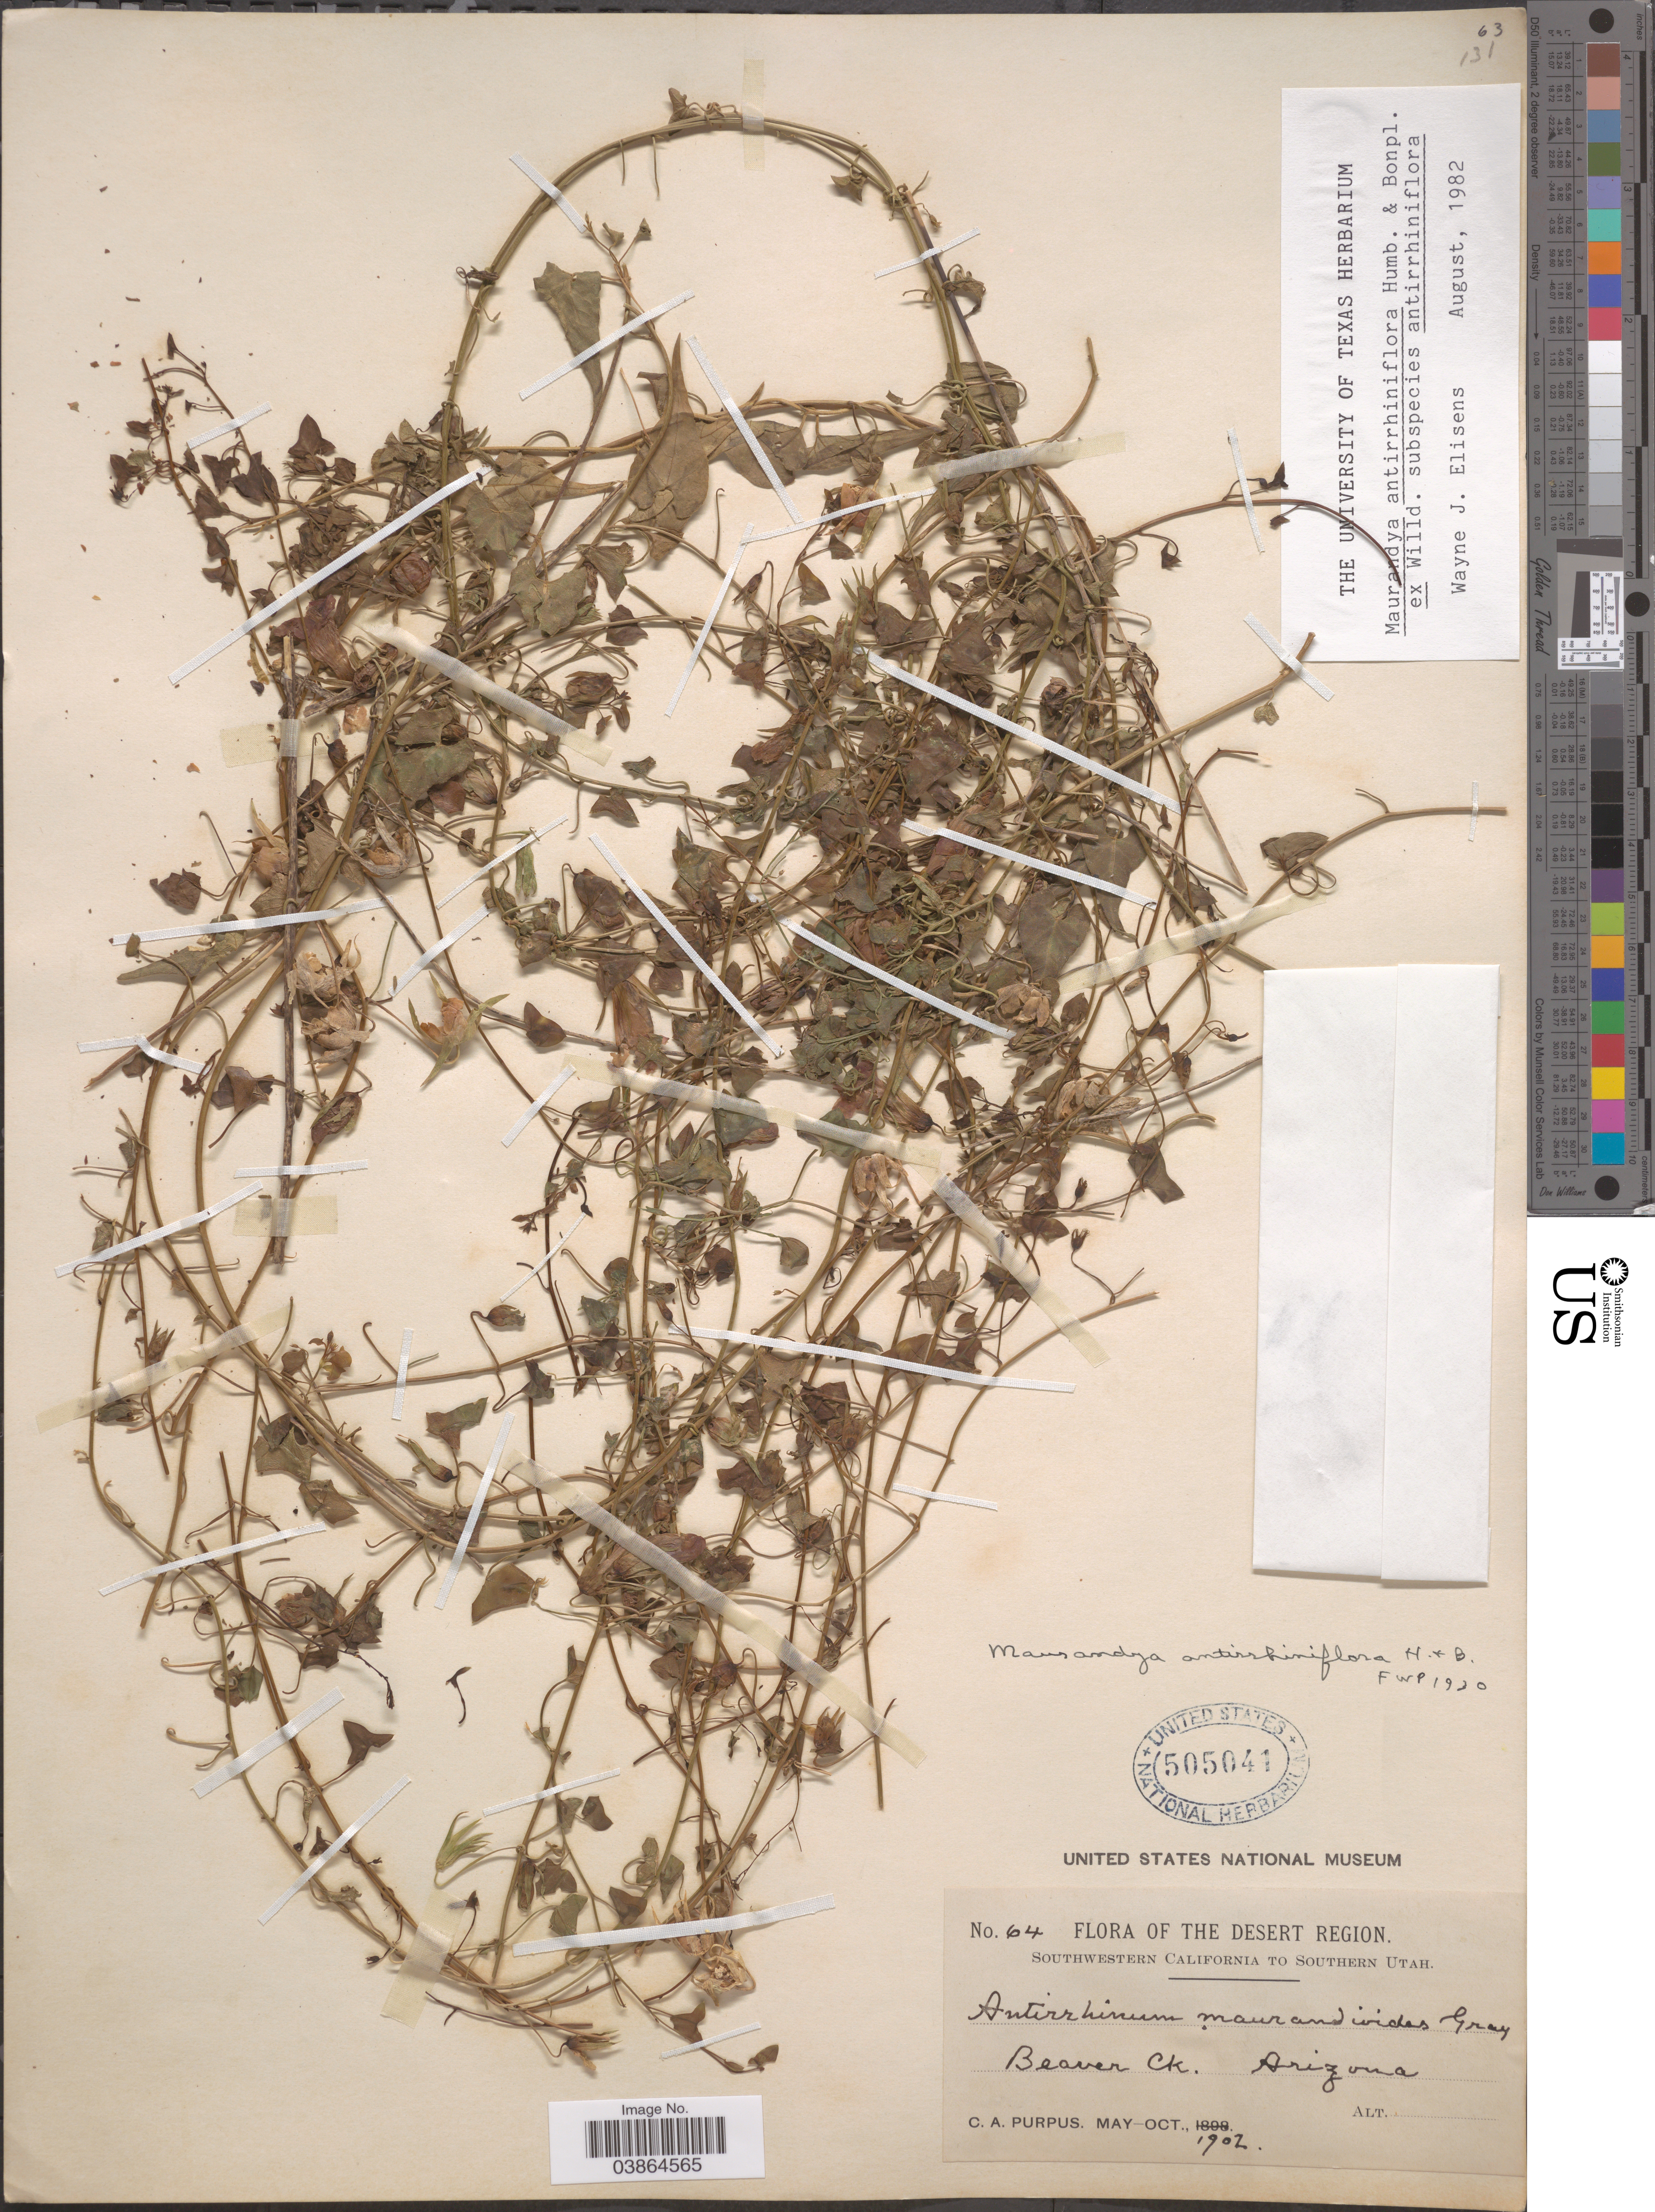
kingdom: Plantae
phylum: Tracheophyta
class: Magnoliopsida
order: Lamiales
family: Plantaginaceae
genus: Maurandya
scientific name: Maurandya antirrhiniflora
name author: Humb. & Bonpl. ex Willd.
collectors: C. A. Purpus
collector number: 64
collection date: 1902-05/1902-10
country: United States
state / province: Arizona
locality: The desert region. Southwesstern California to southern Utah. Beaver Ck.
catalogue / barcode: US 505041